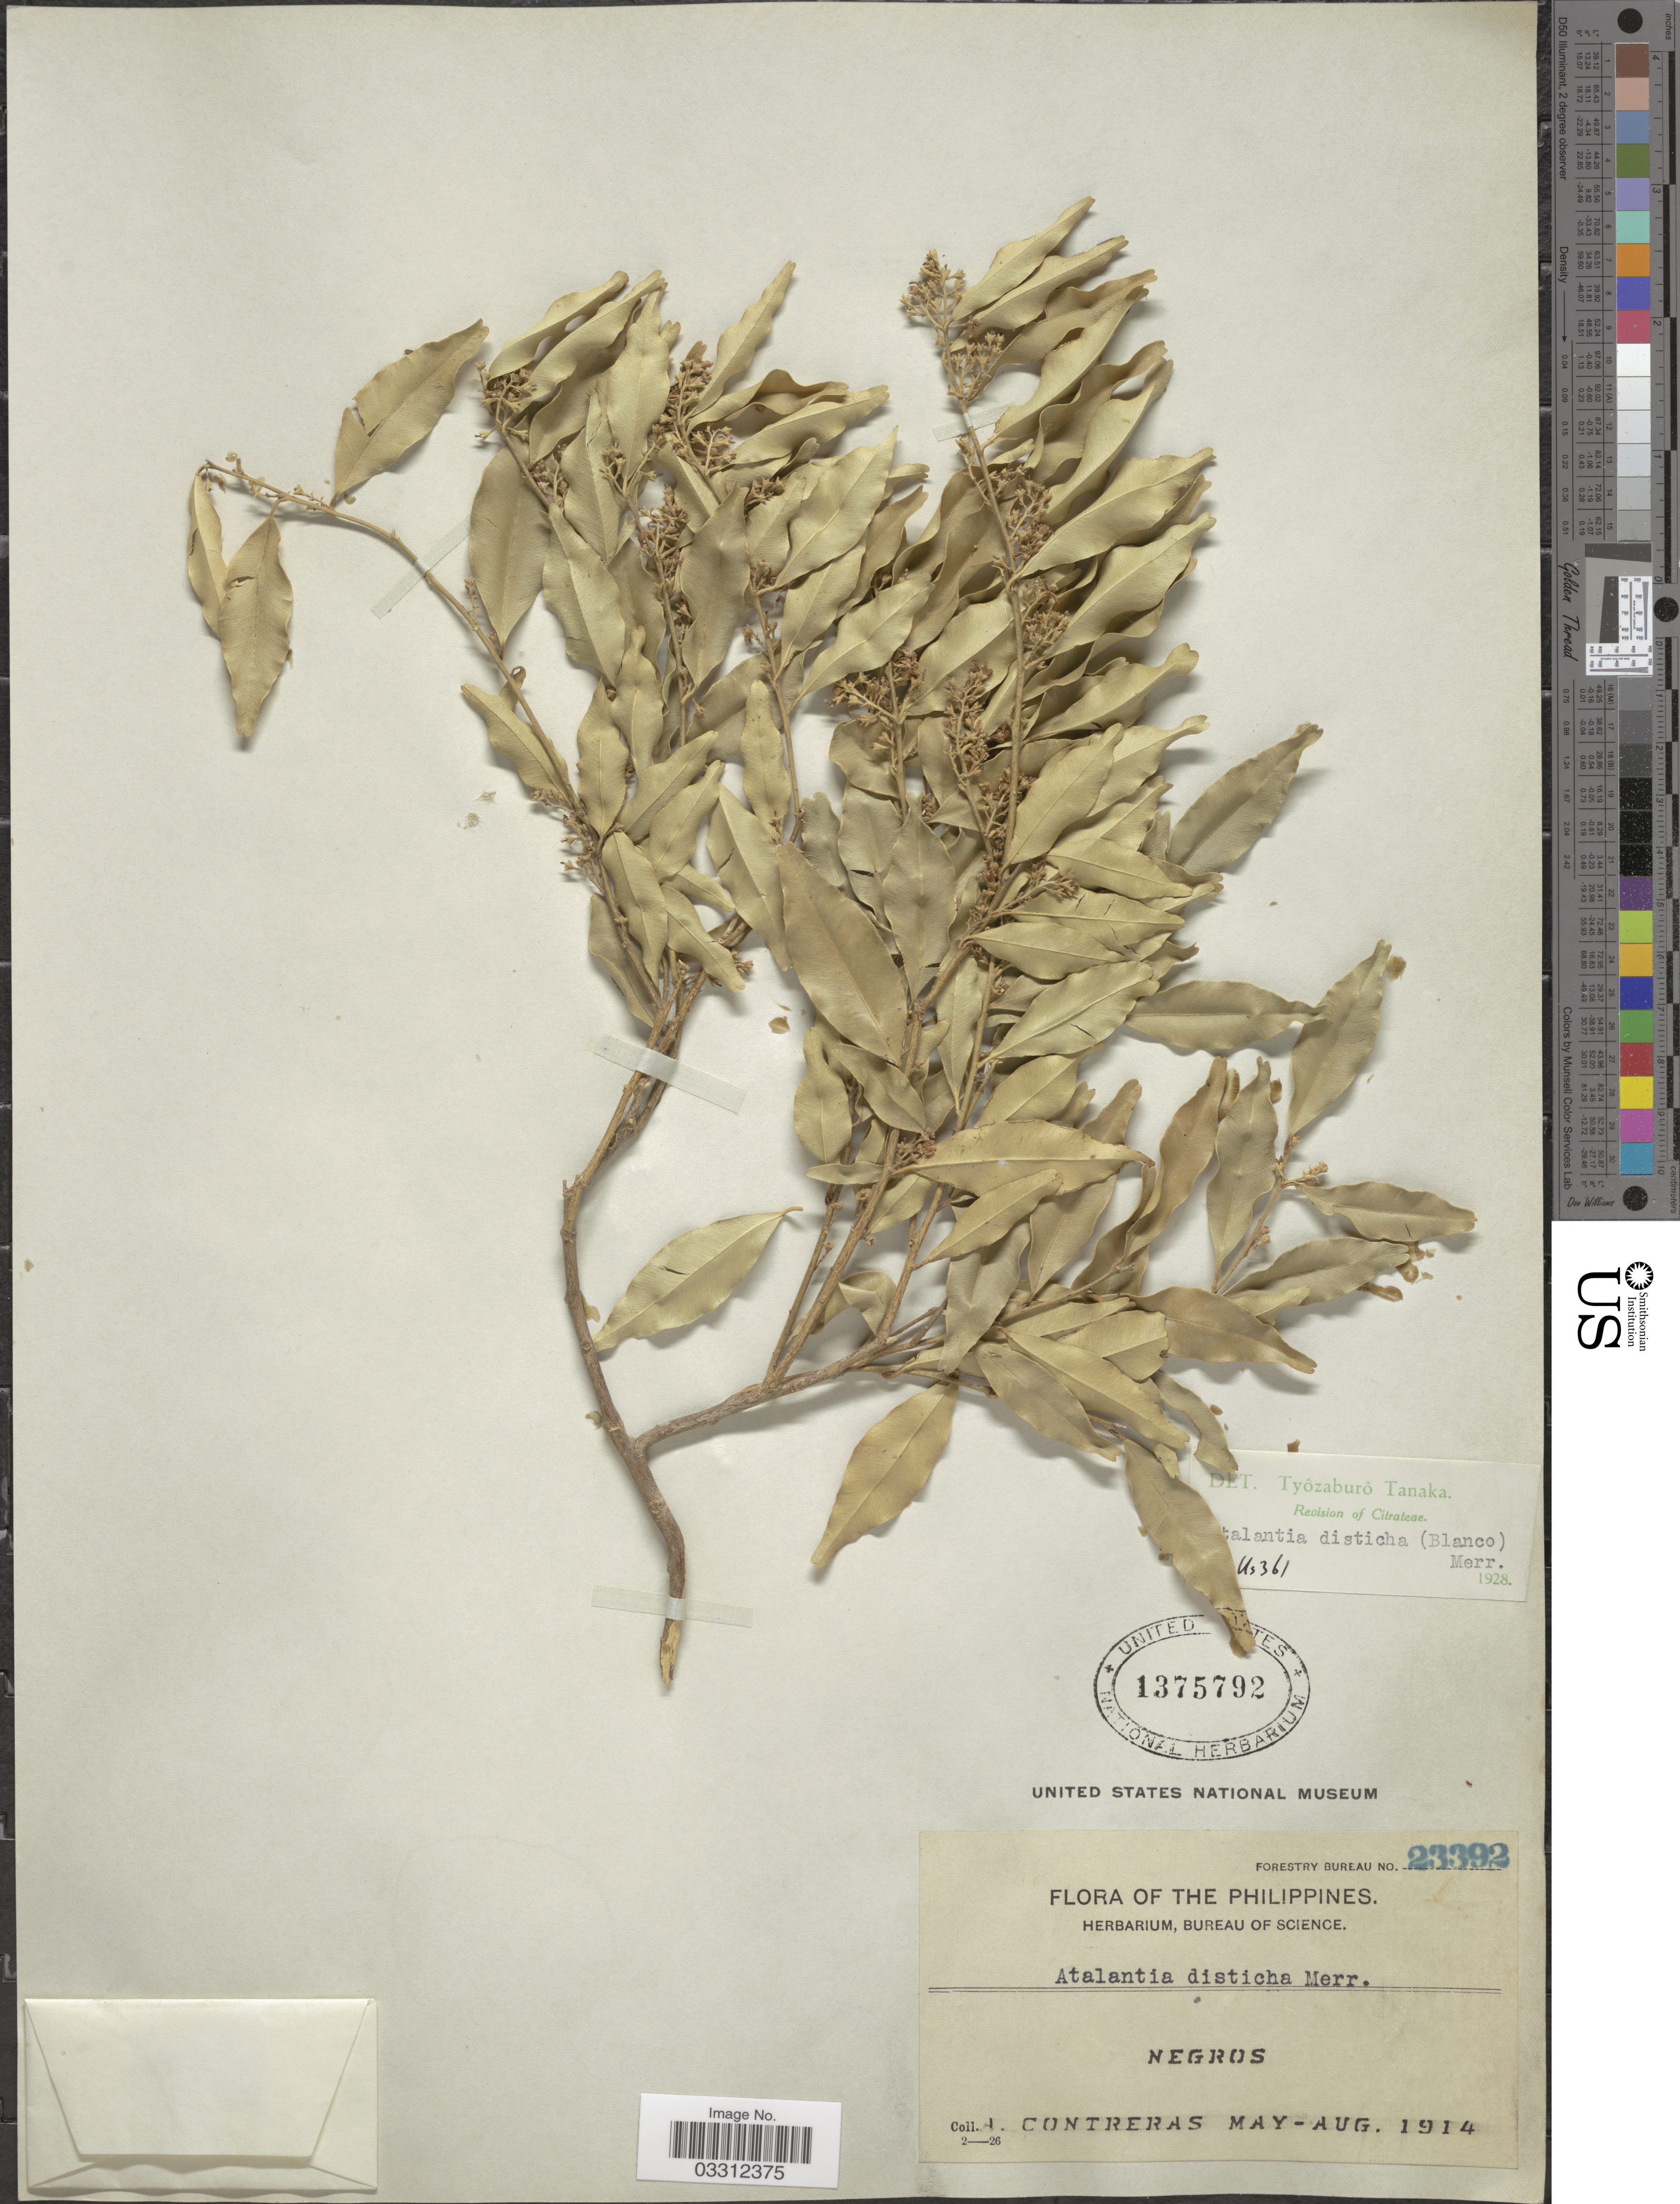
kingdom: Plantae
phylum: Tracheophyta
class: Magnoliopsida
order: Sapindales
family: Rutaceae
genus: Atalantia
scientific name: Atalantia racemosa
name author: Wight ex Hook.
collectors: A. Contreras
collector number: Forestry Bureau 23392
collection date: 1914-05/1914-08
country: Philippines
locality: Negros.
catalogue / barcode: US 1375792